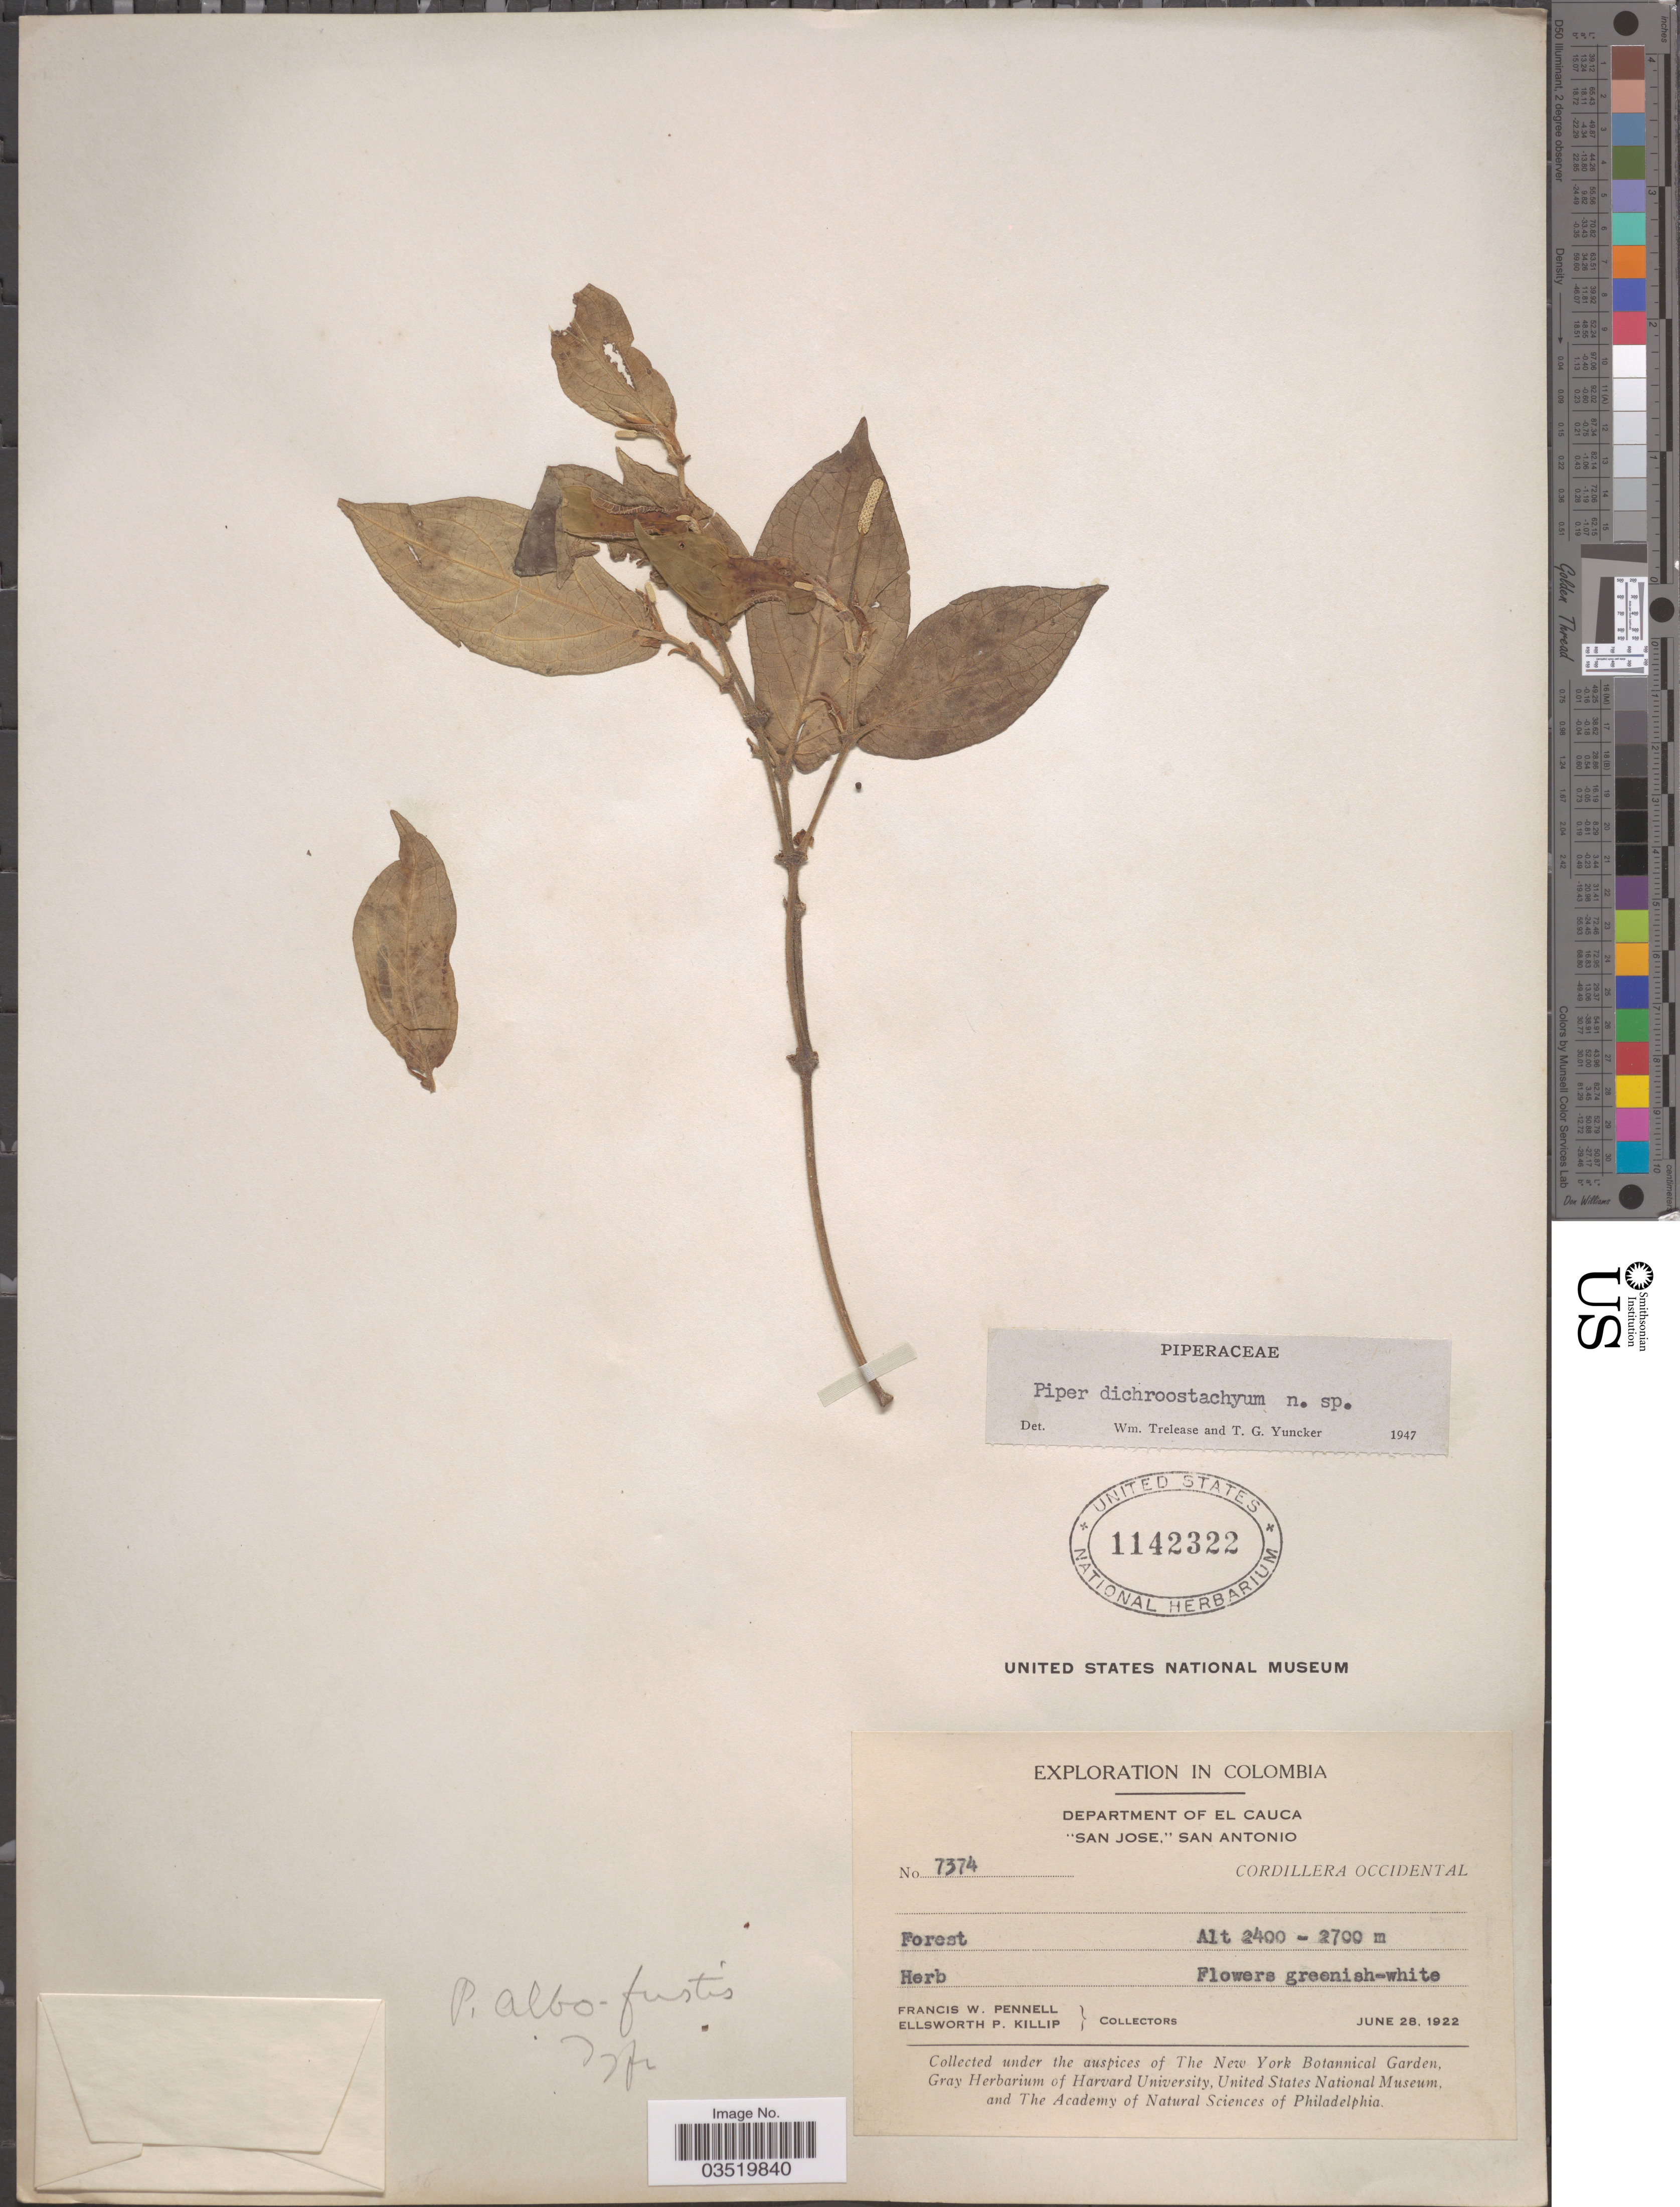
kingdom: Plantae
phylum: Tracheophyta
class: Magnoliopsida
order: Piperales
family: Piperaceae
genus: Piper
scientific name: Piper dichroostachyum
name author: Trel. & Yunck.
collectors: F. W. Pennell & E. P. Killip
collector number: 7374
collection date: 1922-06-28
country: Colombia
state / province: Cauca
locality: Department of el Cauca. "San Jose," San Antonio. Cordillera Occidental.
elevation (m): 2400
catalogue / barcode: US 1142322